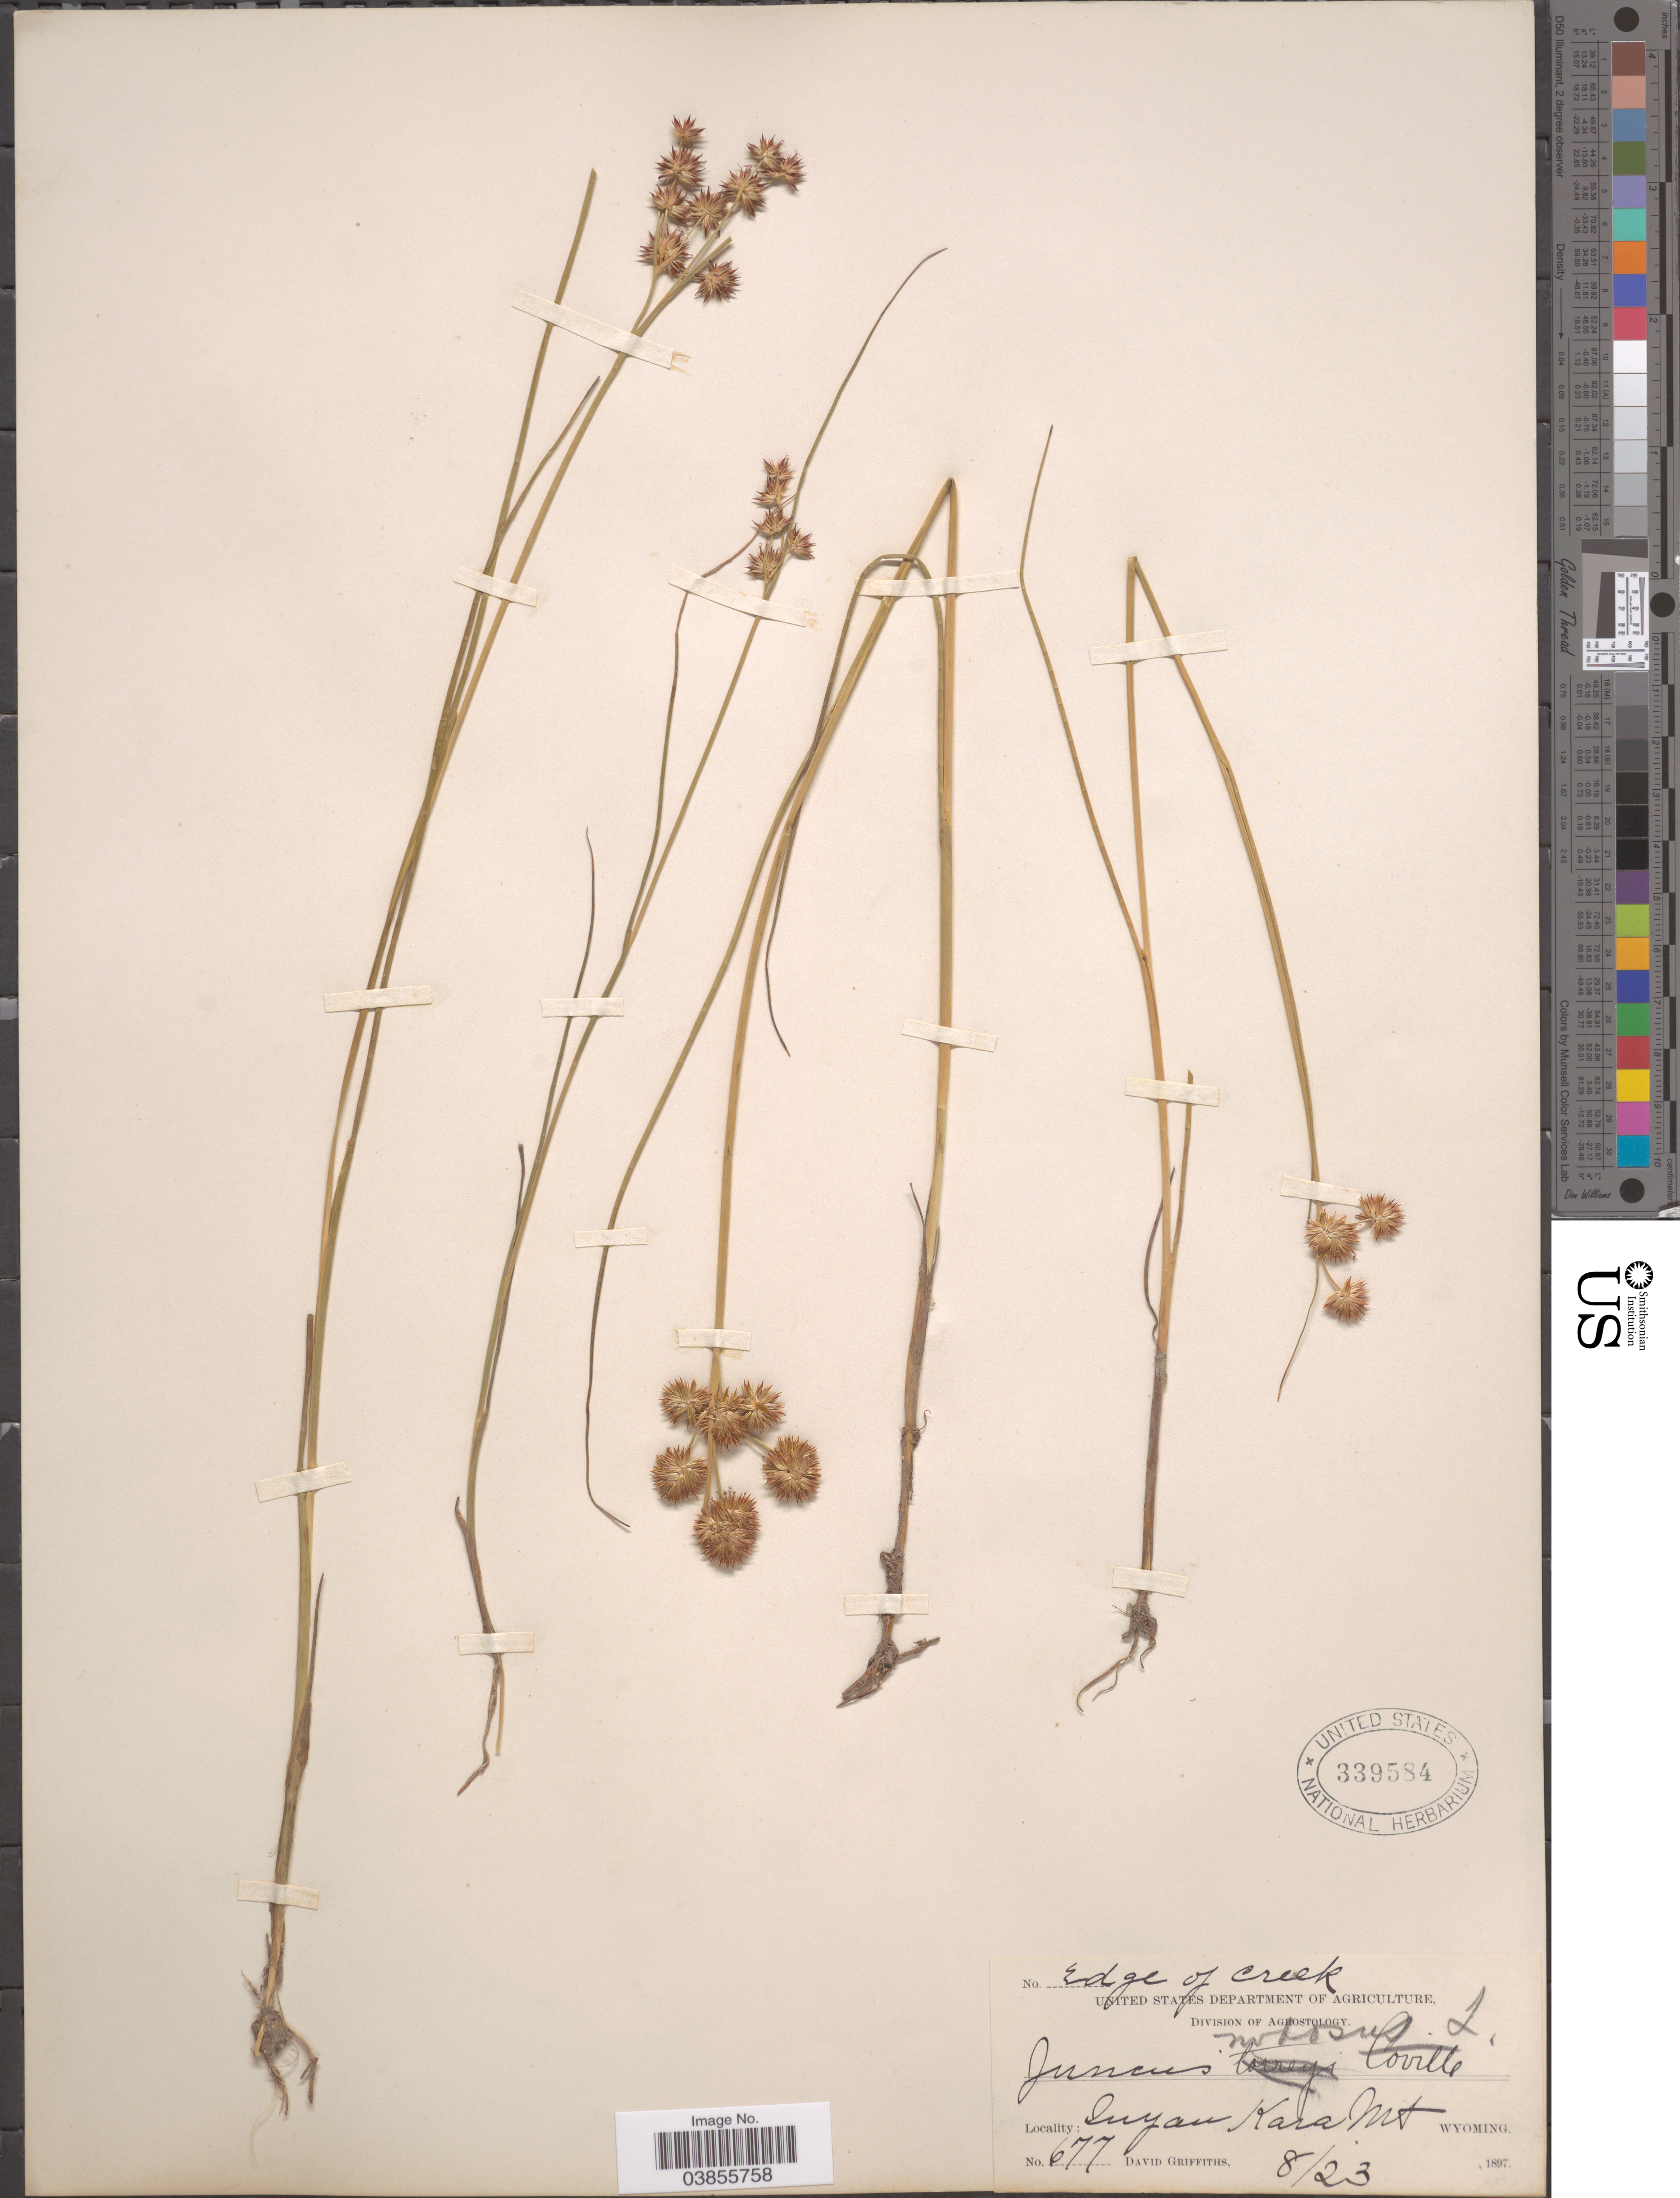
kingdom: Plantae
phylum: Tracheophyta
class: Liliopsida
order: Poales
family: Juncaceae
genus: Juncus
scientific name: Juncus nodosus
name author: L.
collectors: D. Griffiths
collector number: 677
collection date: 1897-08-23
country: United States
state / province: Wyoming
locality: Inyan Kara Mt.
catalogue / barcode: US 339584